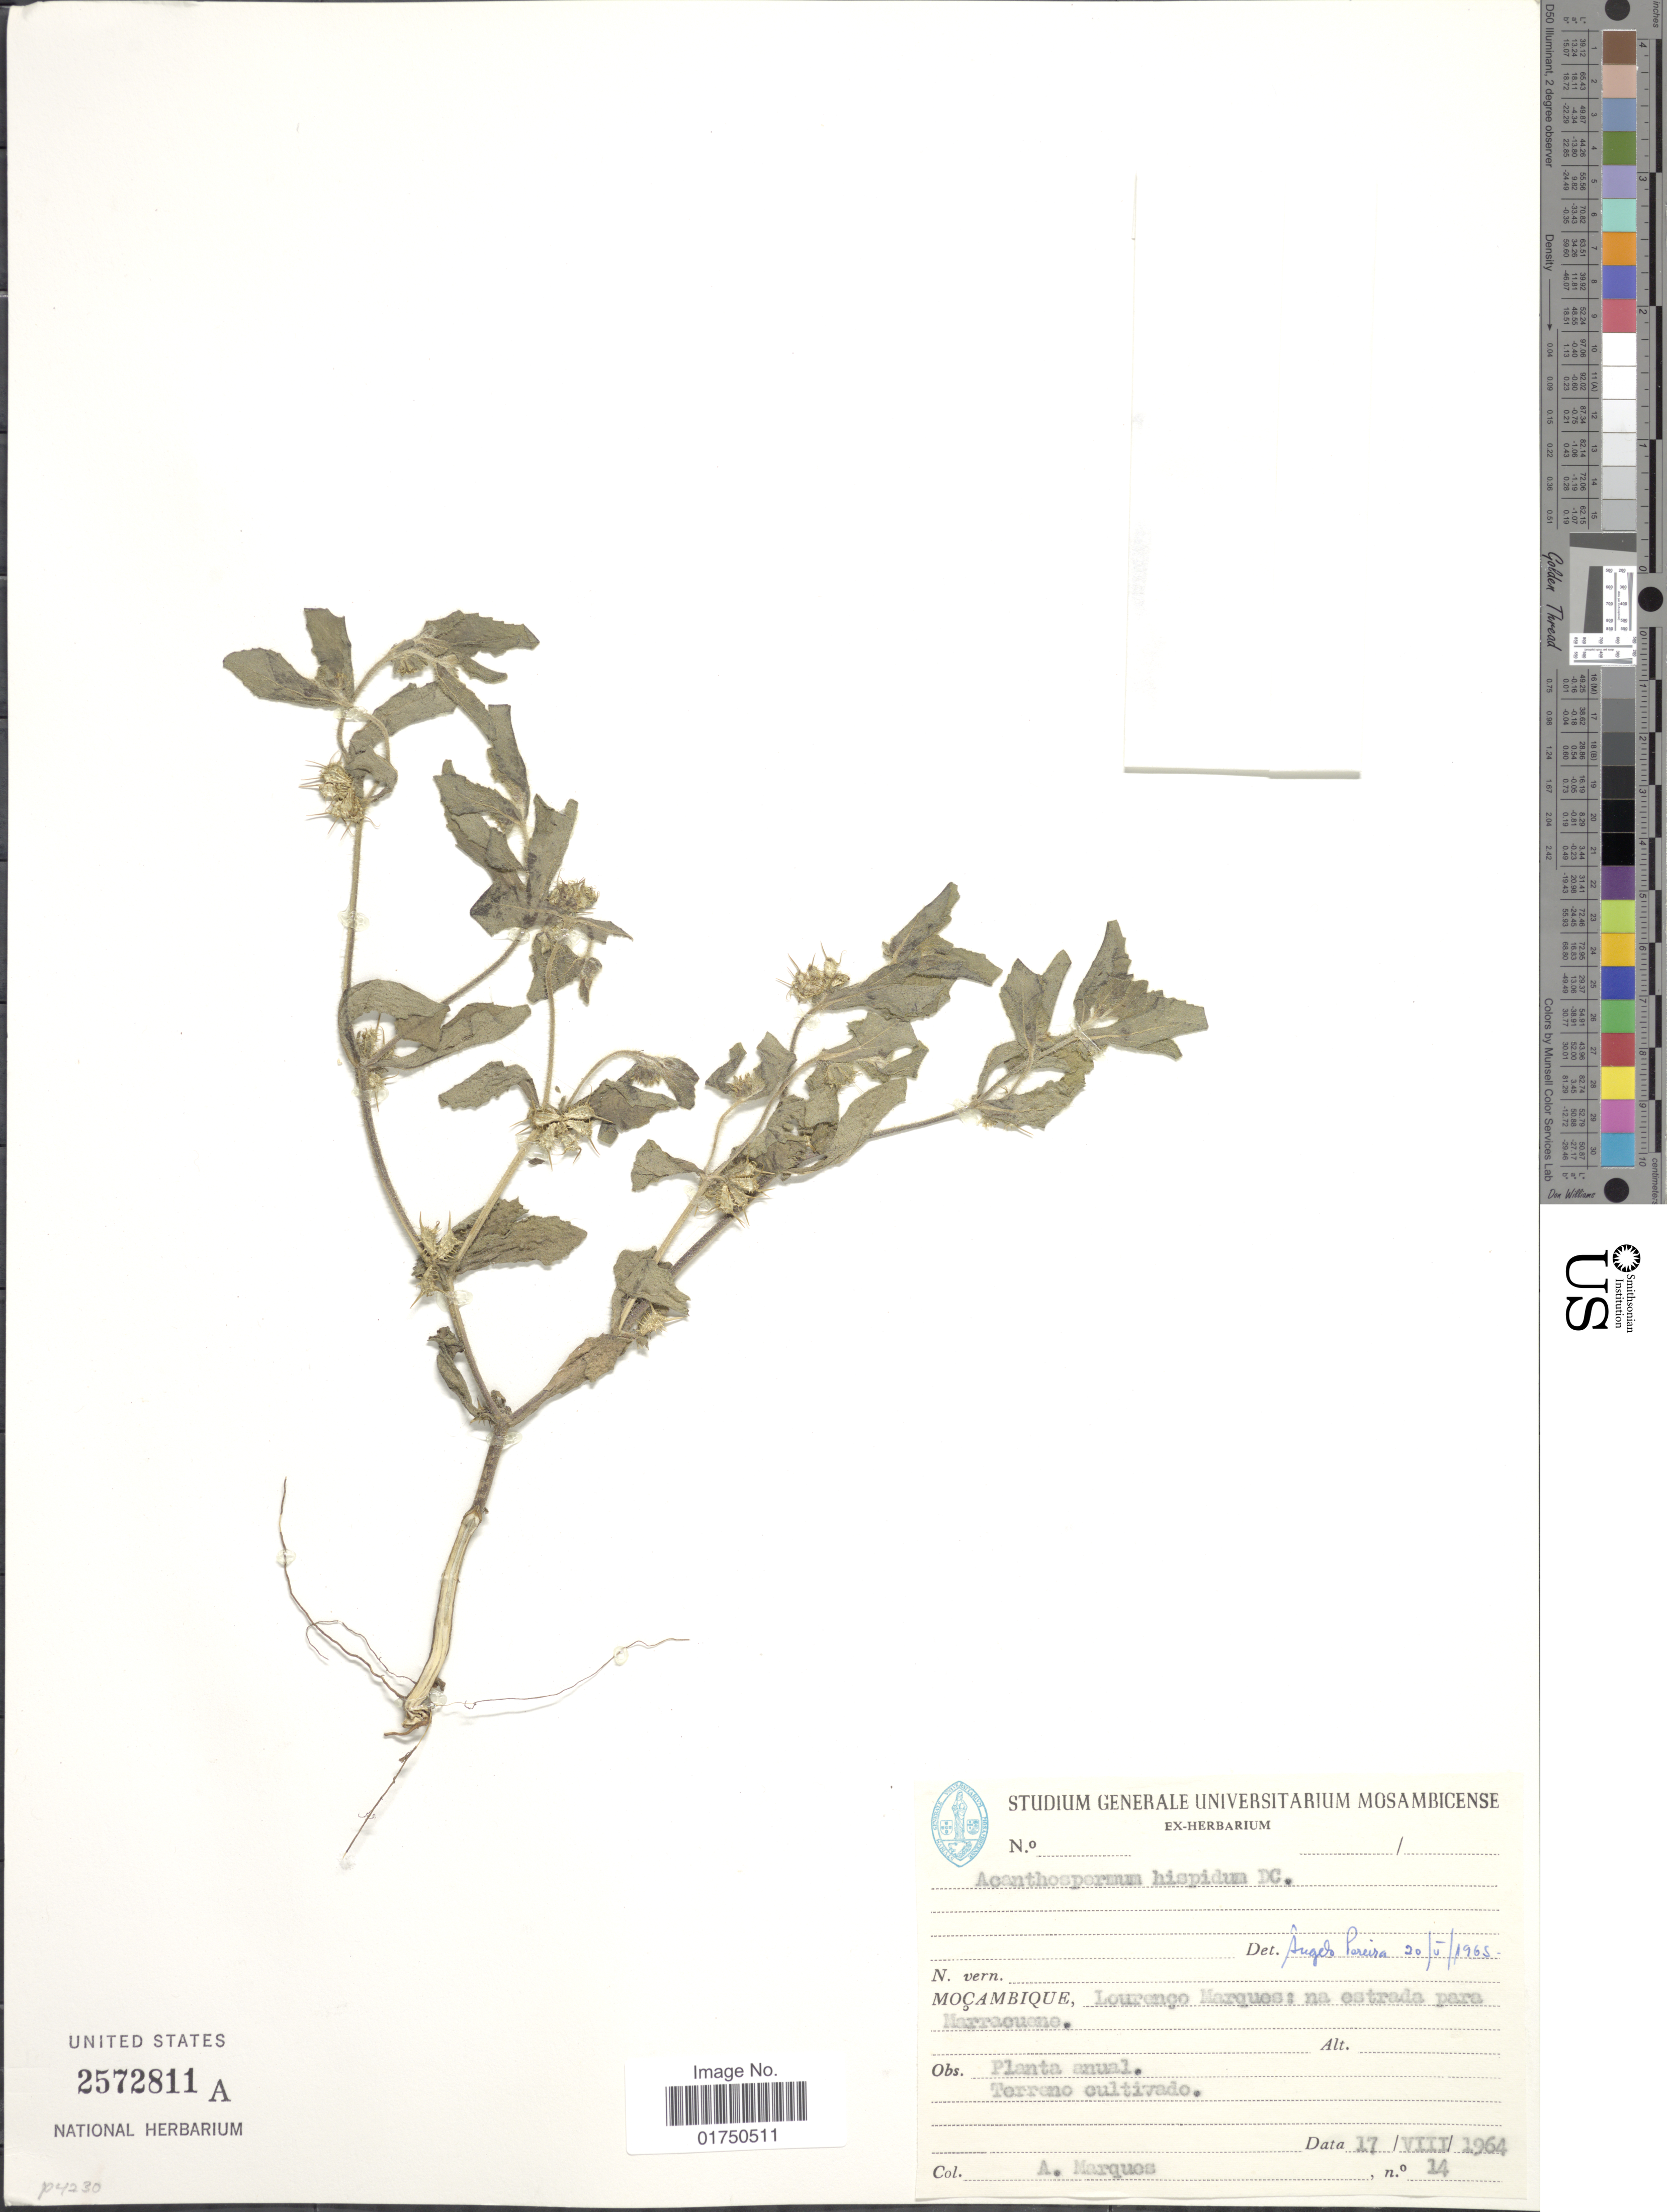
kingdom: Plantae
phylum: Tracheophyta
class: Magnoliopsida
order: Asterales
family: Asteraceae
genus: Acanthospermum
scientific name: Acanthospermum hispidum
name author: DC.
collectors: A. Marques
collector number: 14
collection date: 1964-08-17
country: Mozambique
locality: Moçambique: Lourenço Marques: na estrada para Marracouane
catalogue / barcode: US 2572811A